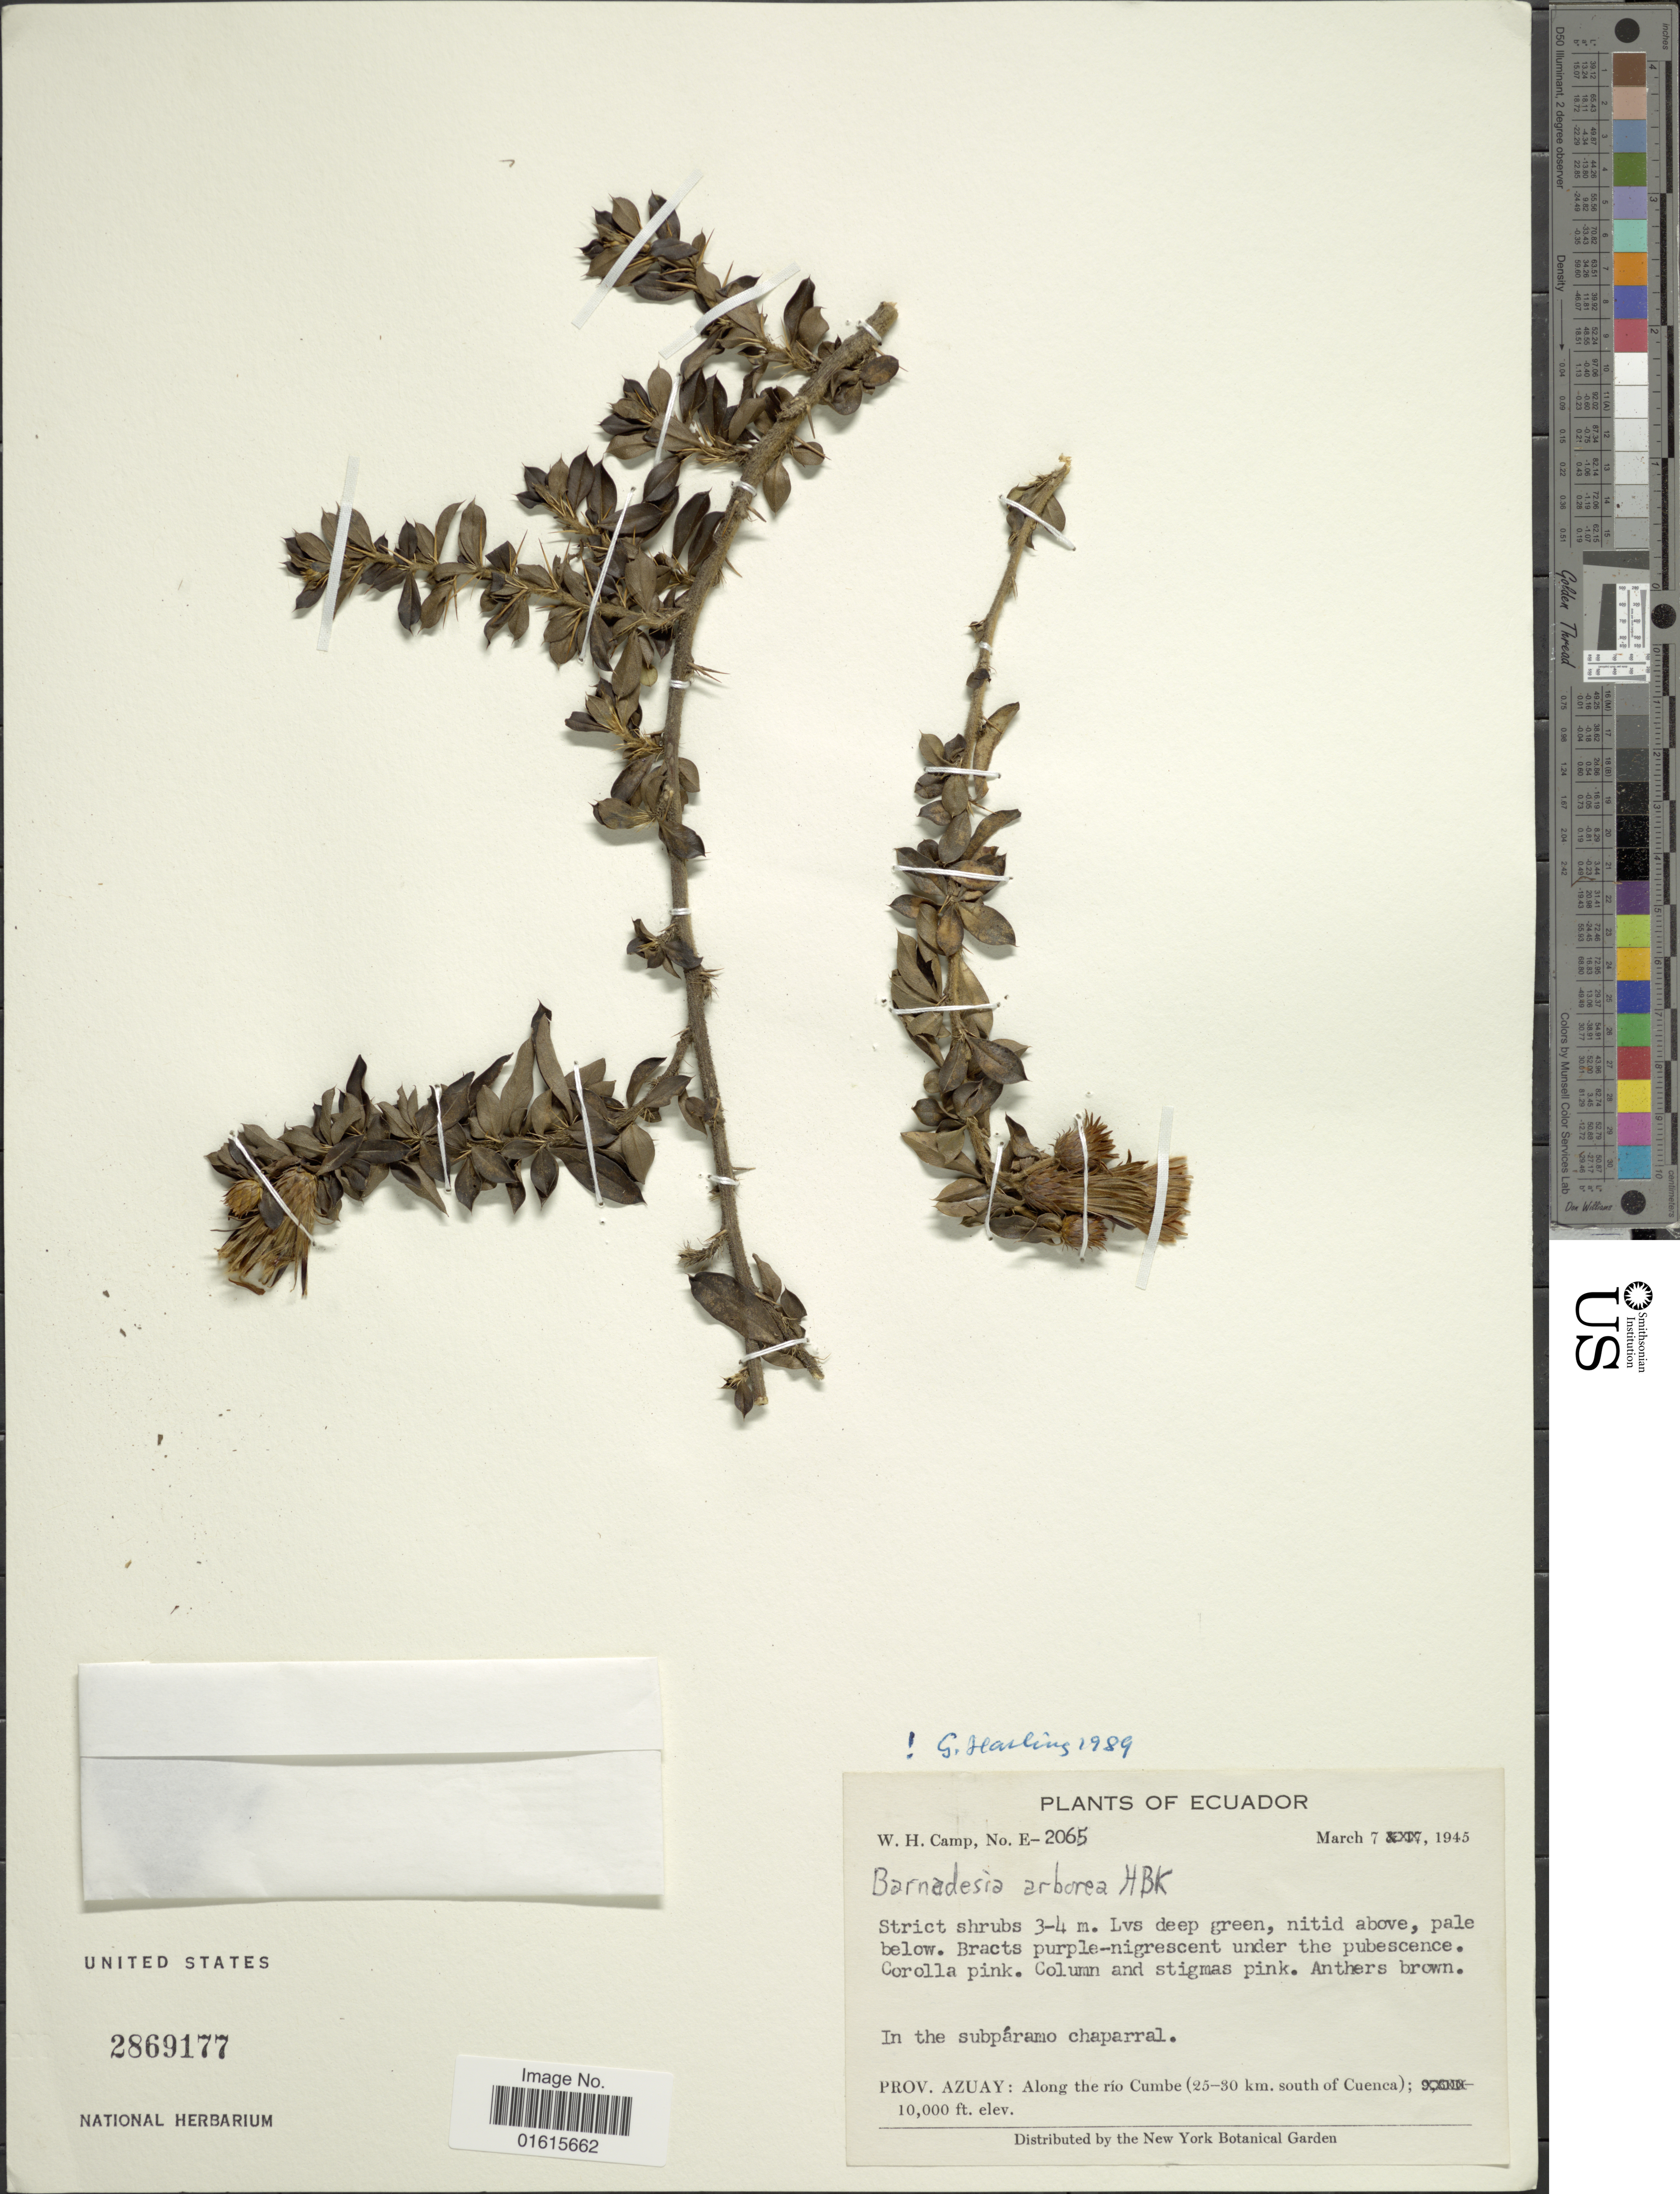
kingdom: Plantae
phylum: Tracheophyta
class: Magnoliopsida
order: Asterales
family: Asteraceae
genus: Barnadesia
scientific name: Barnadesia arborea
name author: Kunth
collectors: W. H. Camp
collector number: E2065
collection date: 1945-03-07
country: Ecuador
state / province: Azuay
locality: Along the rio Cumbre ( 25-30 km south of Cuenca)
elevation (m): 3048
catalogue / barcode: US 2869177